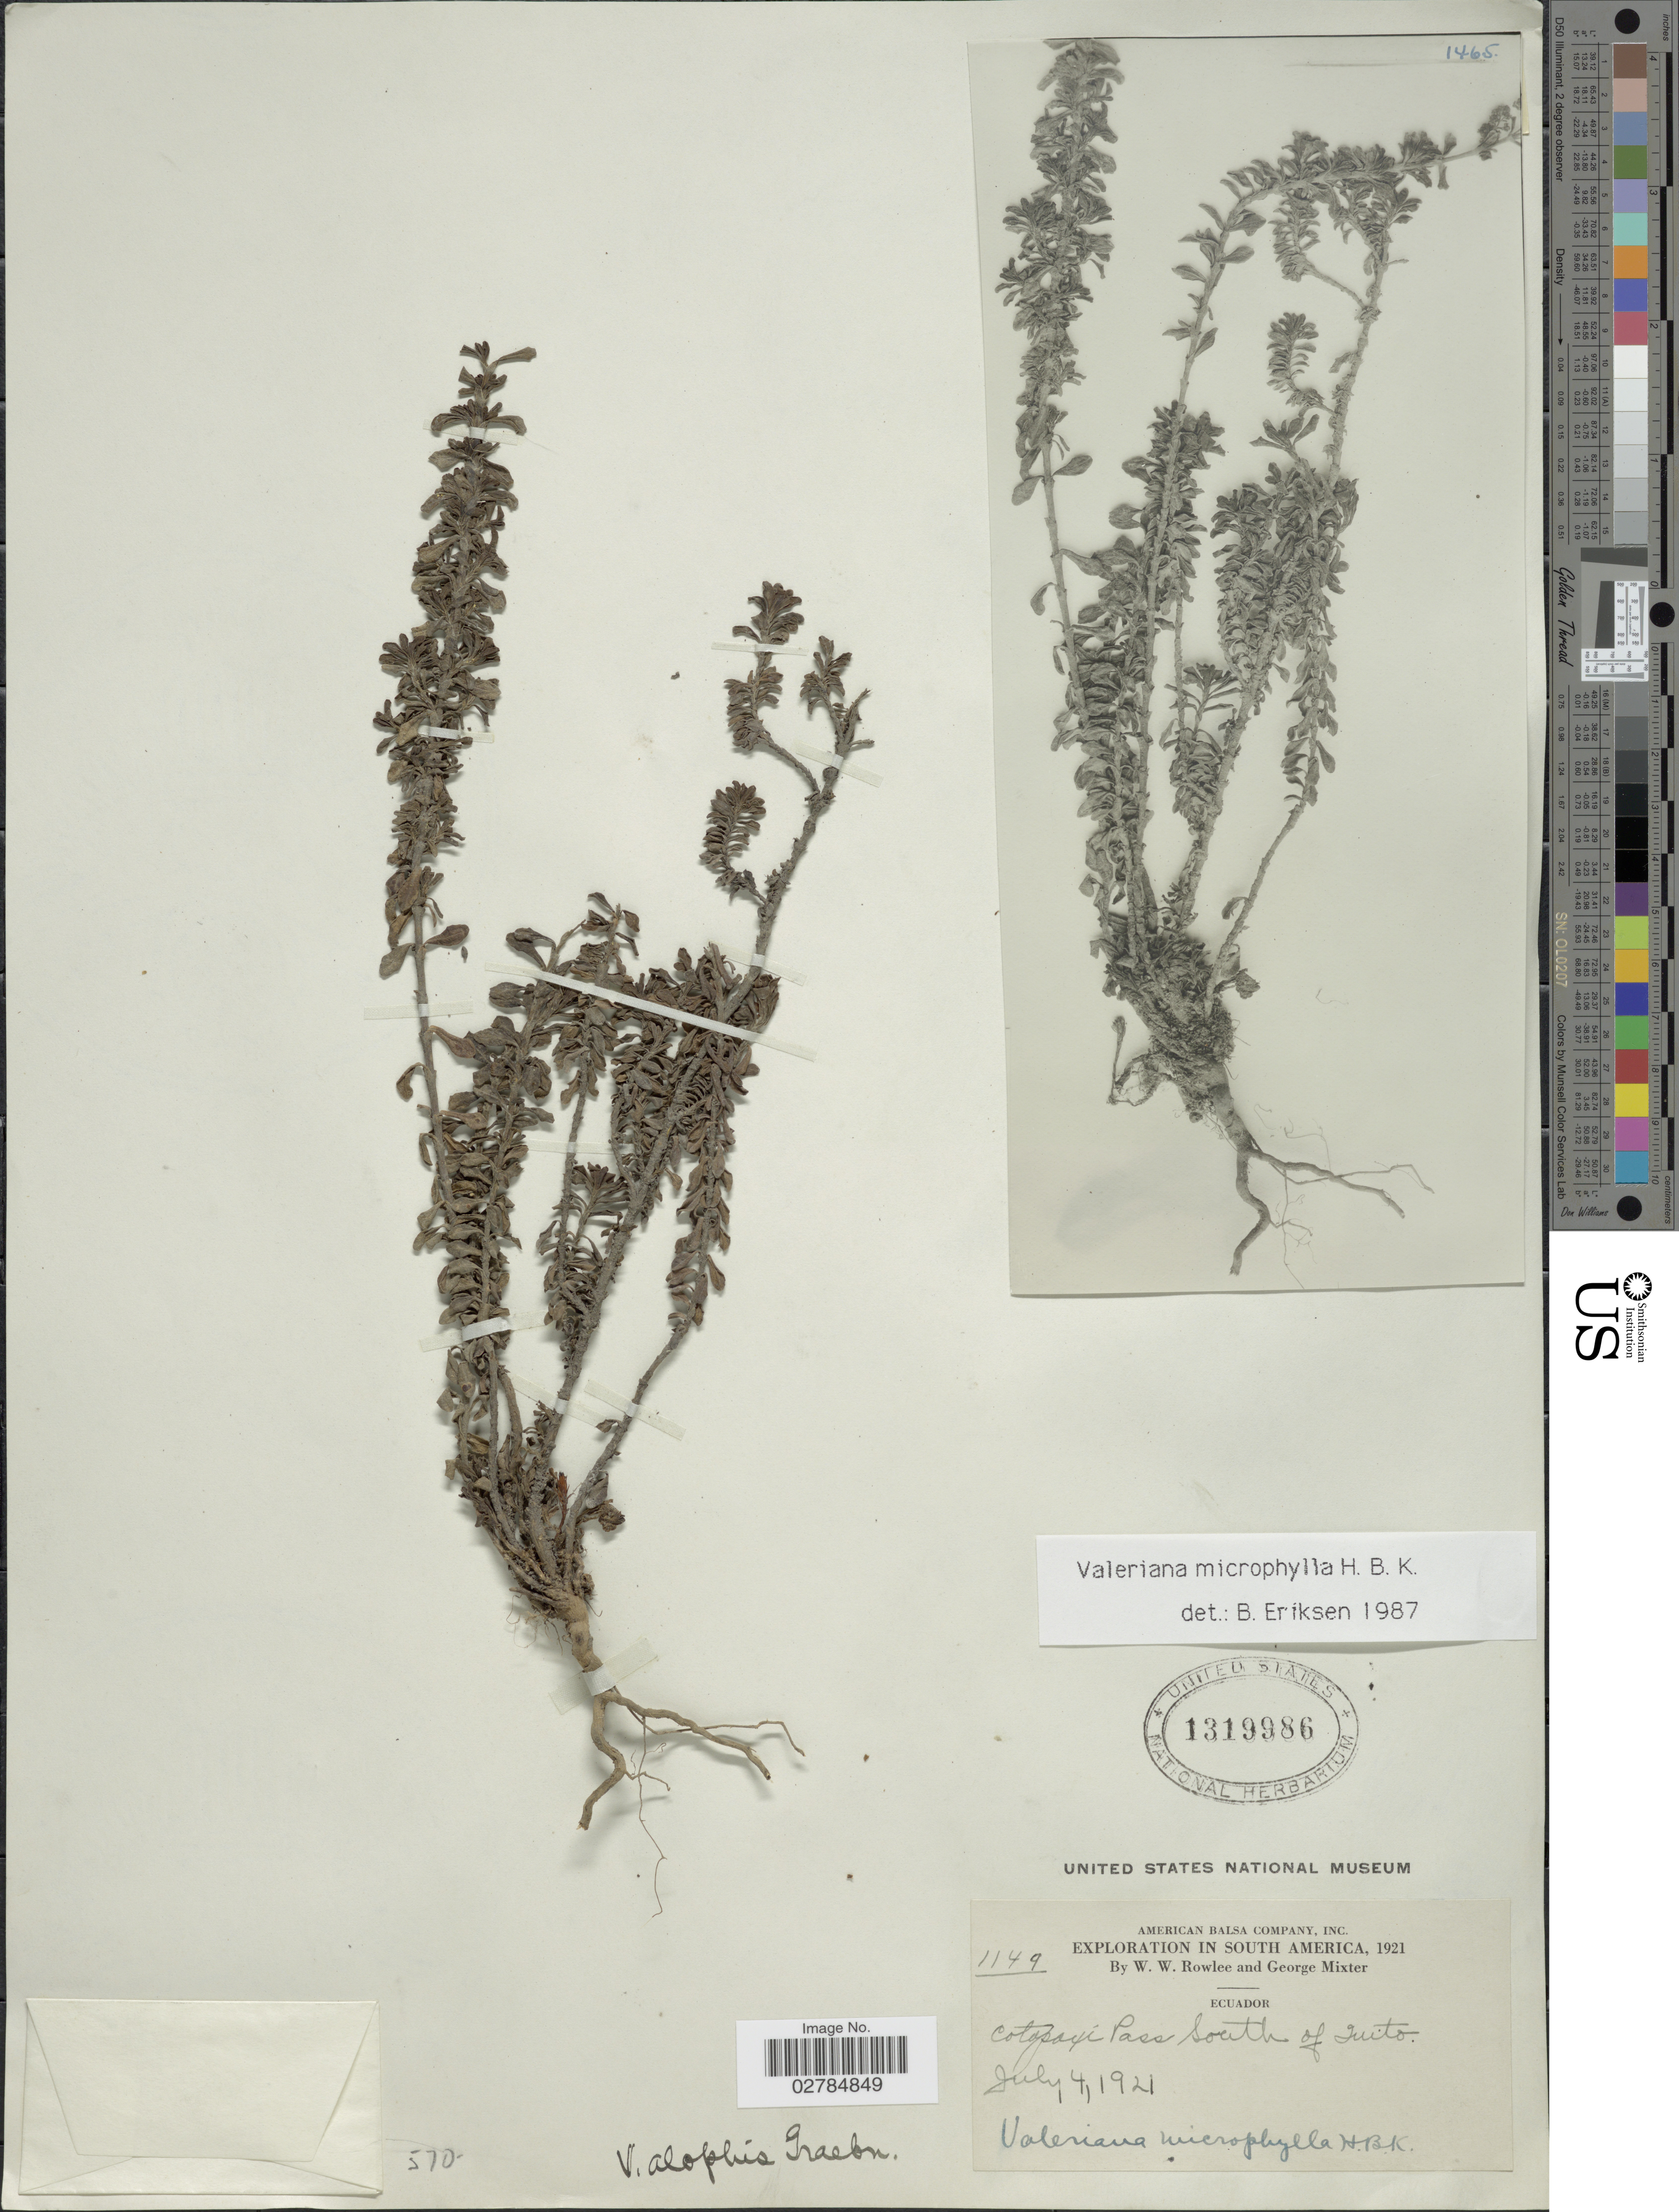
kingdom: Plantae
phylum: Tracheophyta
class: Magnoliopsida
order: Dipsacales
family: Caprifoliaceae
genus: Valeriana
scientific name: Valeriana microphylla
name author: Kunth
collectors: W. W. Rowlee & G. Mixter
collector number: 1149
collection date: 1921-07-04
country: Ecuador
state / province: Cotopaxi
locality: Cotopaxi Pass South of Quito.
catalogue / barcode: US 1319986